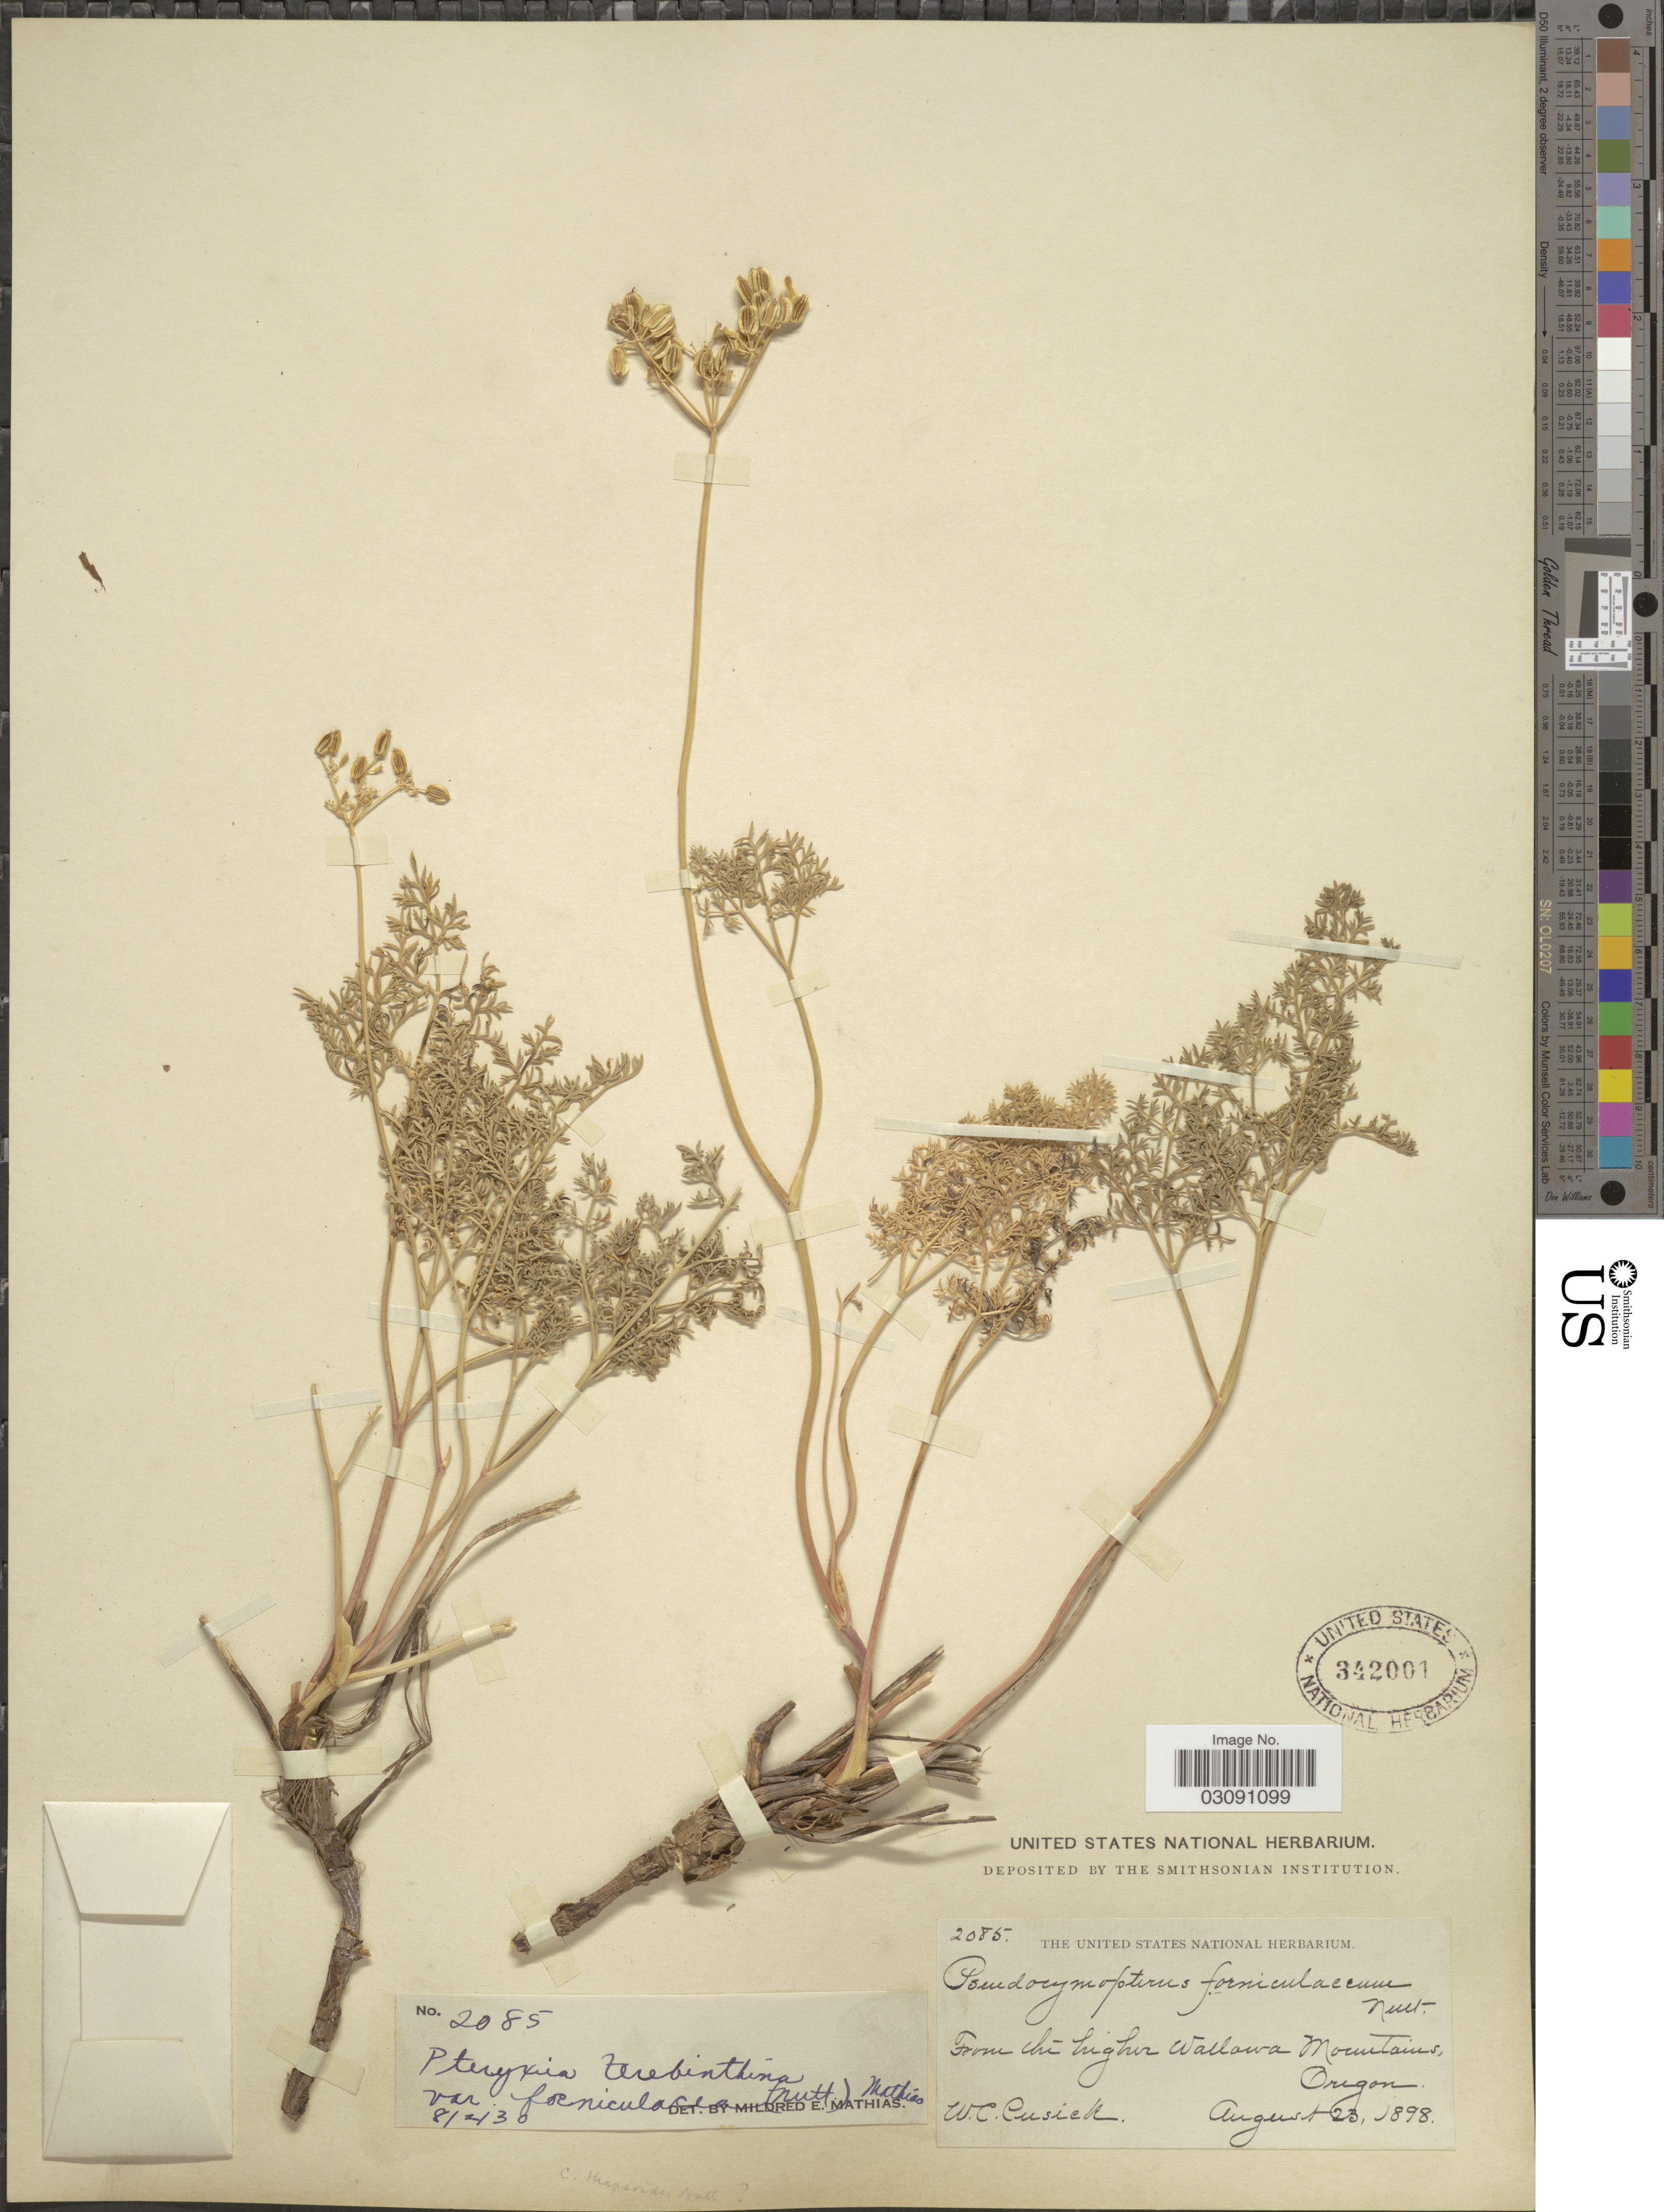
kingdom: Plantae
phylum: Tracheophyta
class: Magnoliopsida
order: Apiales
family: Apiaceae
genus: Pteryxia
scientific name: Pteryxia terebinthina var. foeniculacea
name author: (Torr. & A. Gray) Mathias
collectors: W. C. Cusick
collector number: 2085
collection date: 1898-08-23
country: United States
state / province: Oregon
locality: From Chi higher Wallawa Mountains.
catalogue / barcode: US 342001